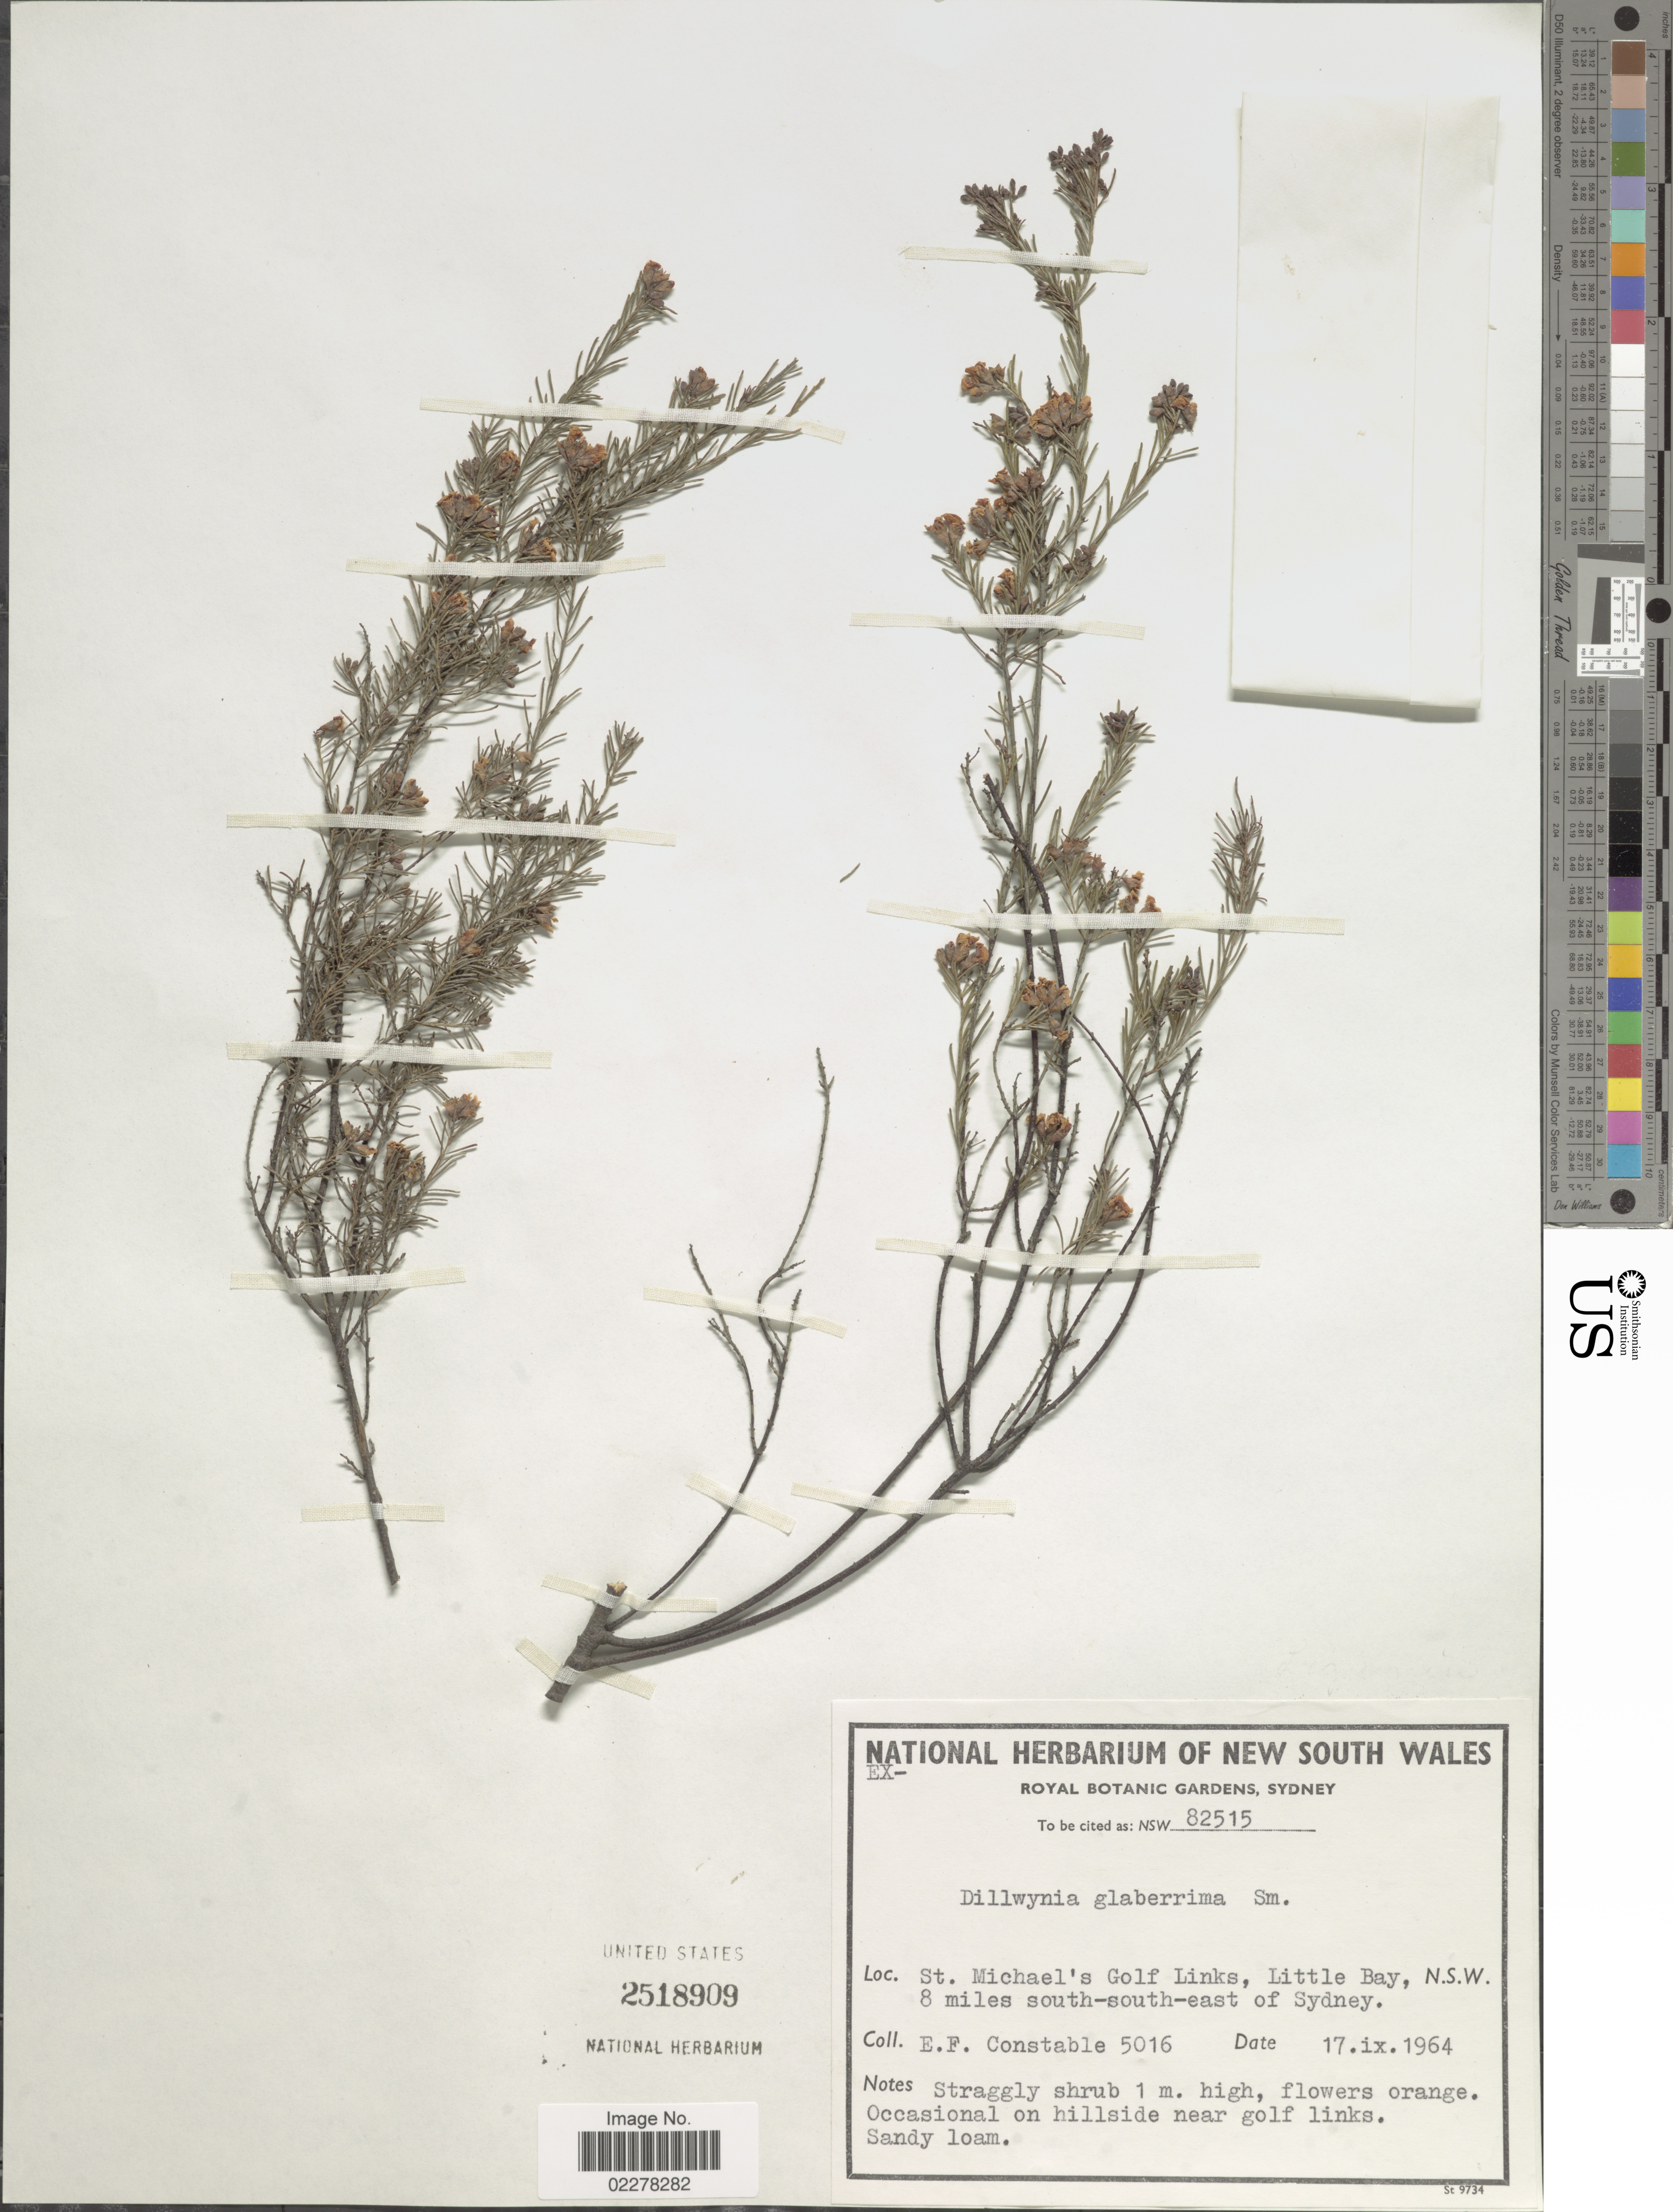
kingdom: Plantae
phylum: Tracheophyta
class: Magnoliopsida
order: Fabales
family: Fabaceae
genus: Dillwynia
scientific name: Dillwynia glaberrima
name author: Sm.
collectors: E. F. Constable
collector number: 5016/NSW82515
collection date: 1964-09-17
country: Australia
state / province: New South Wales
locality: St. Michael's Golf Links, Little Bay, 8 miles south-south-east of Sydney. N.S.W.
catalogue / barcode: US 2518909